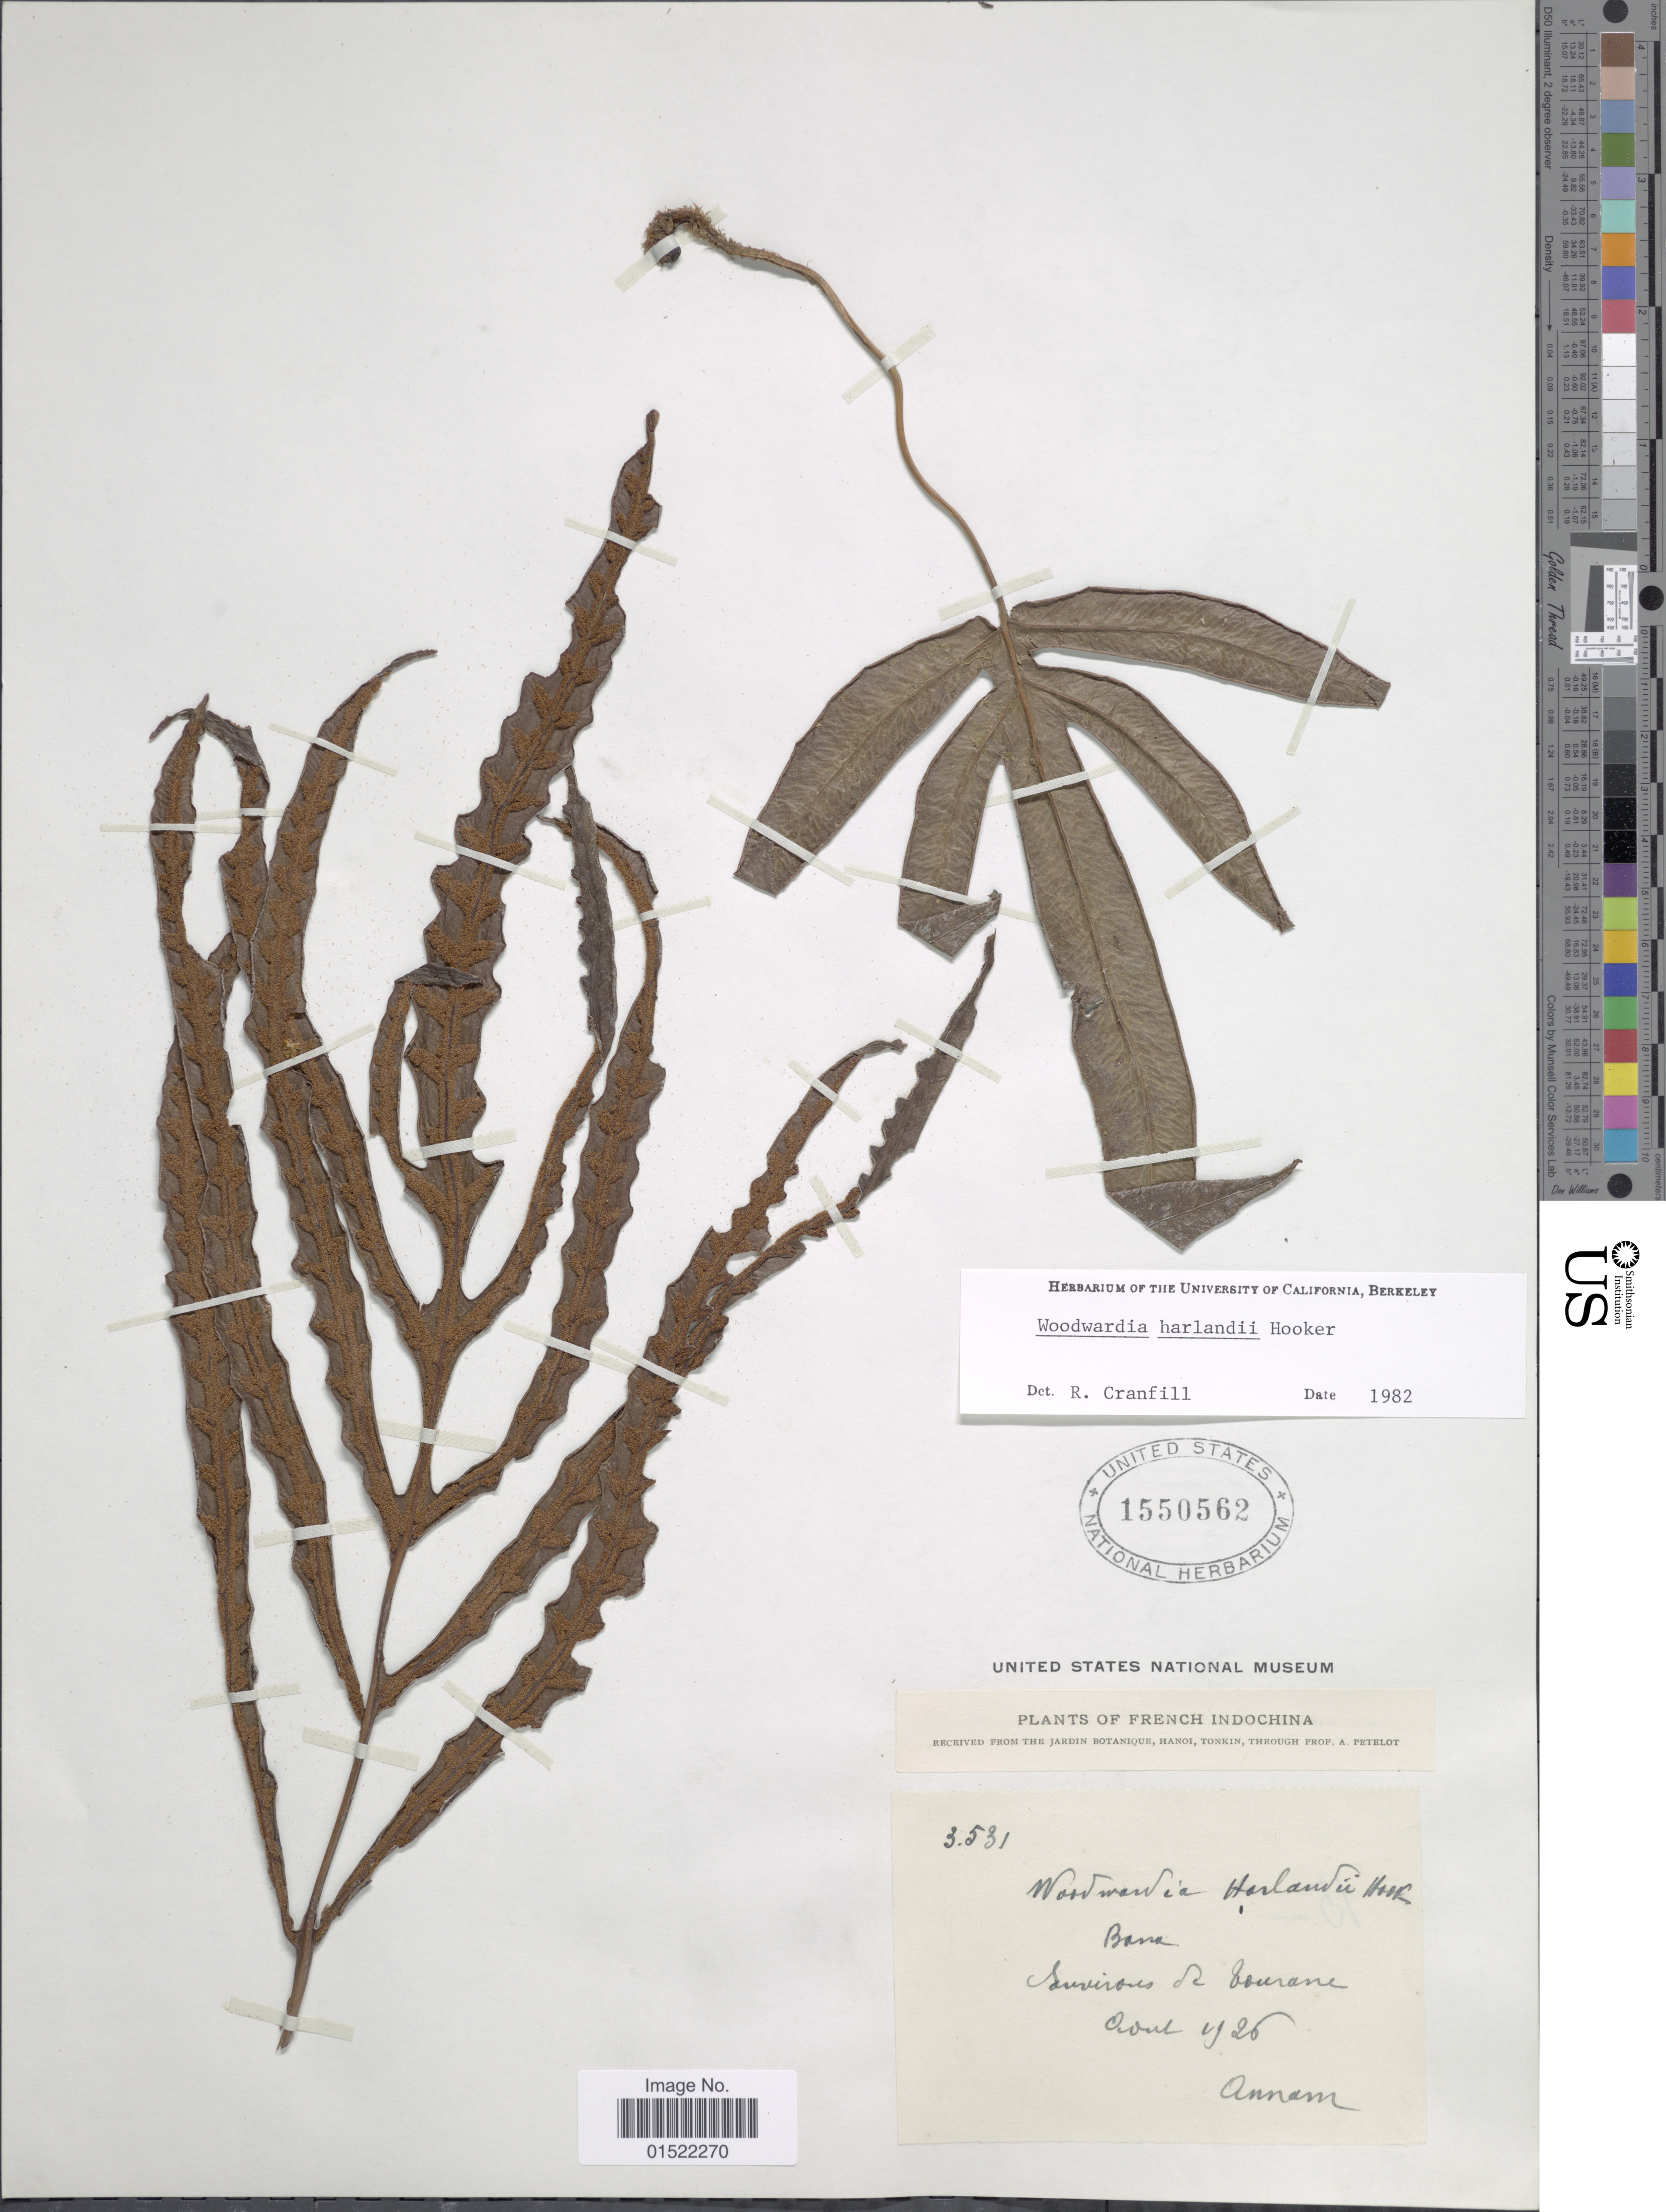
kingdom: Plantae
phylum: Tracheophyta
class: Polypodiopsida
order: Polypodiales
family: Blechnaceae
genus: Woodwardia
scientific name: Woodwardia harlandii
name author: Hook.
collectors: A. Petelot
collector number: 3531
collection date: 1926-08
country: Vietnam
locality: French Indochina, Bana, souvirones de bourane, Annam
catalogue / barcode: US 1550562